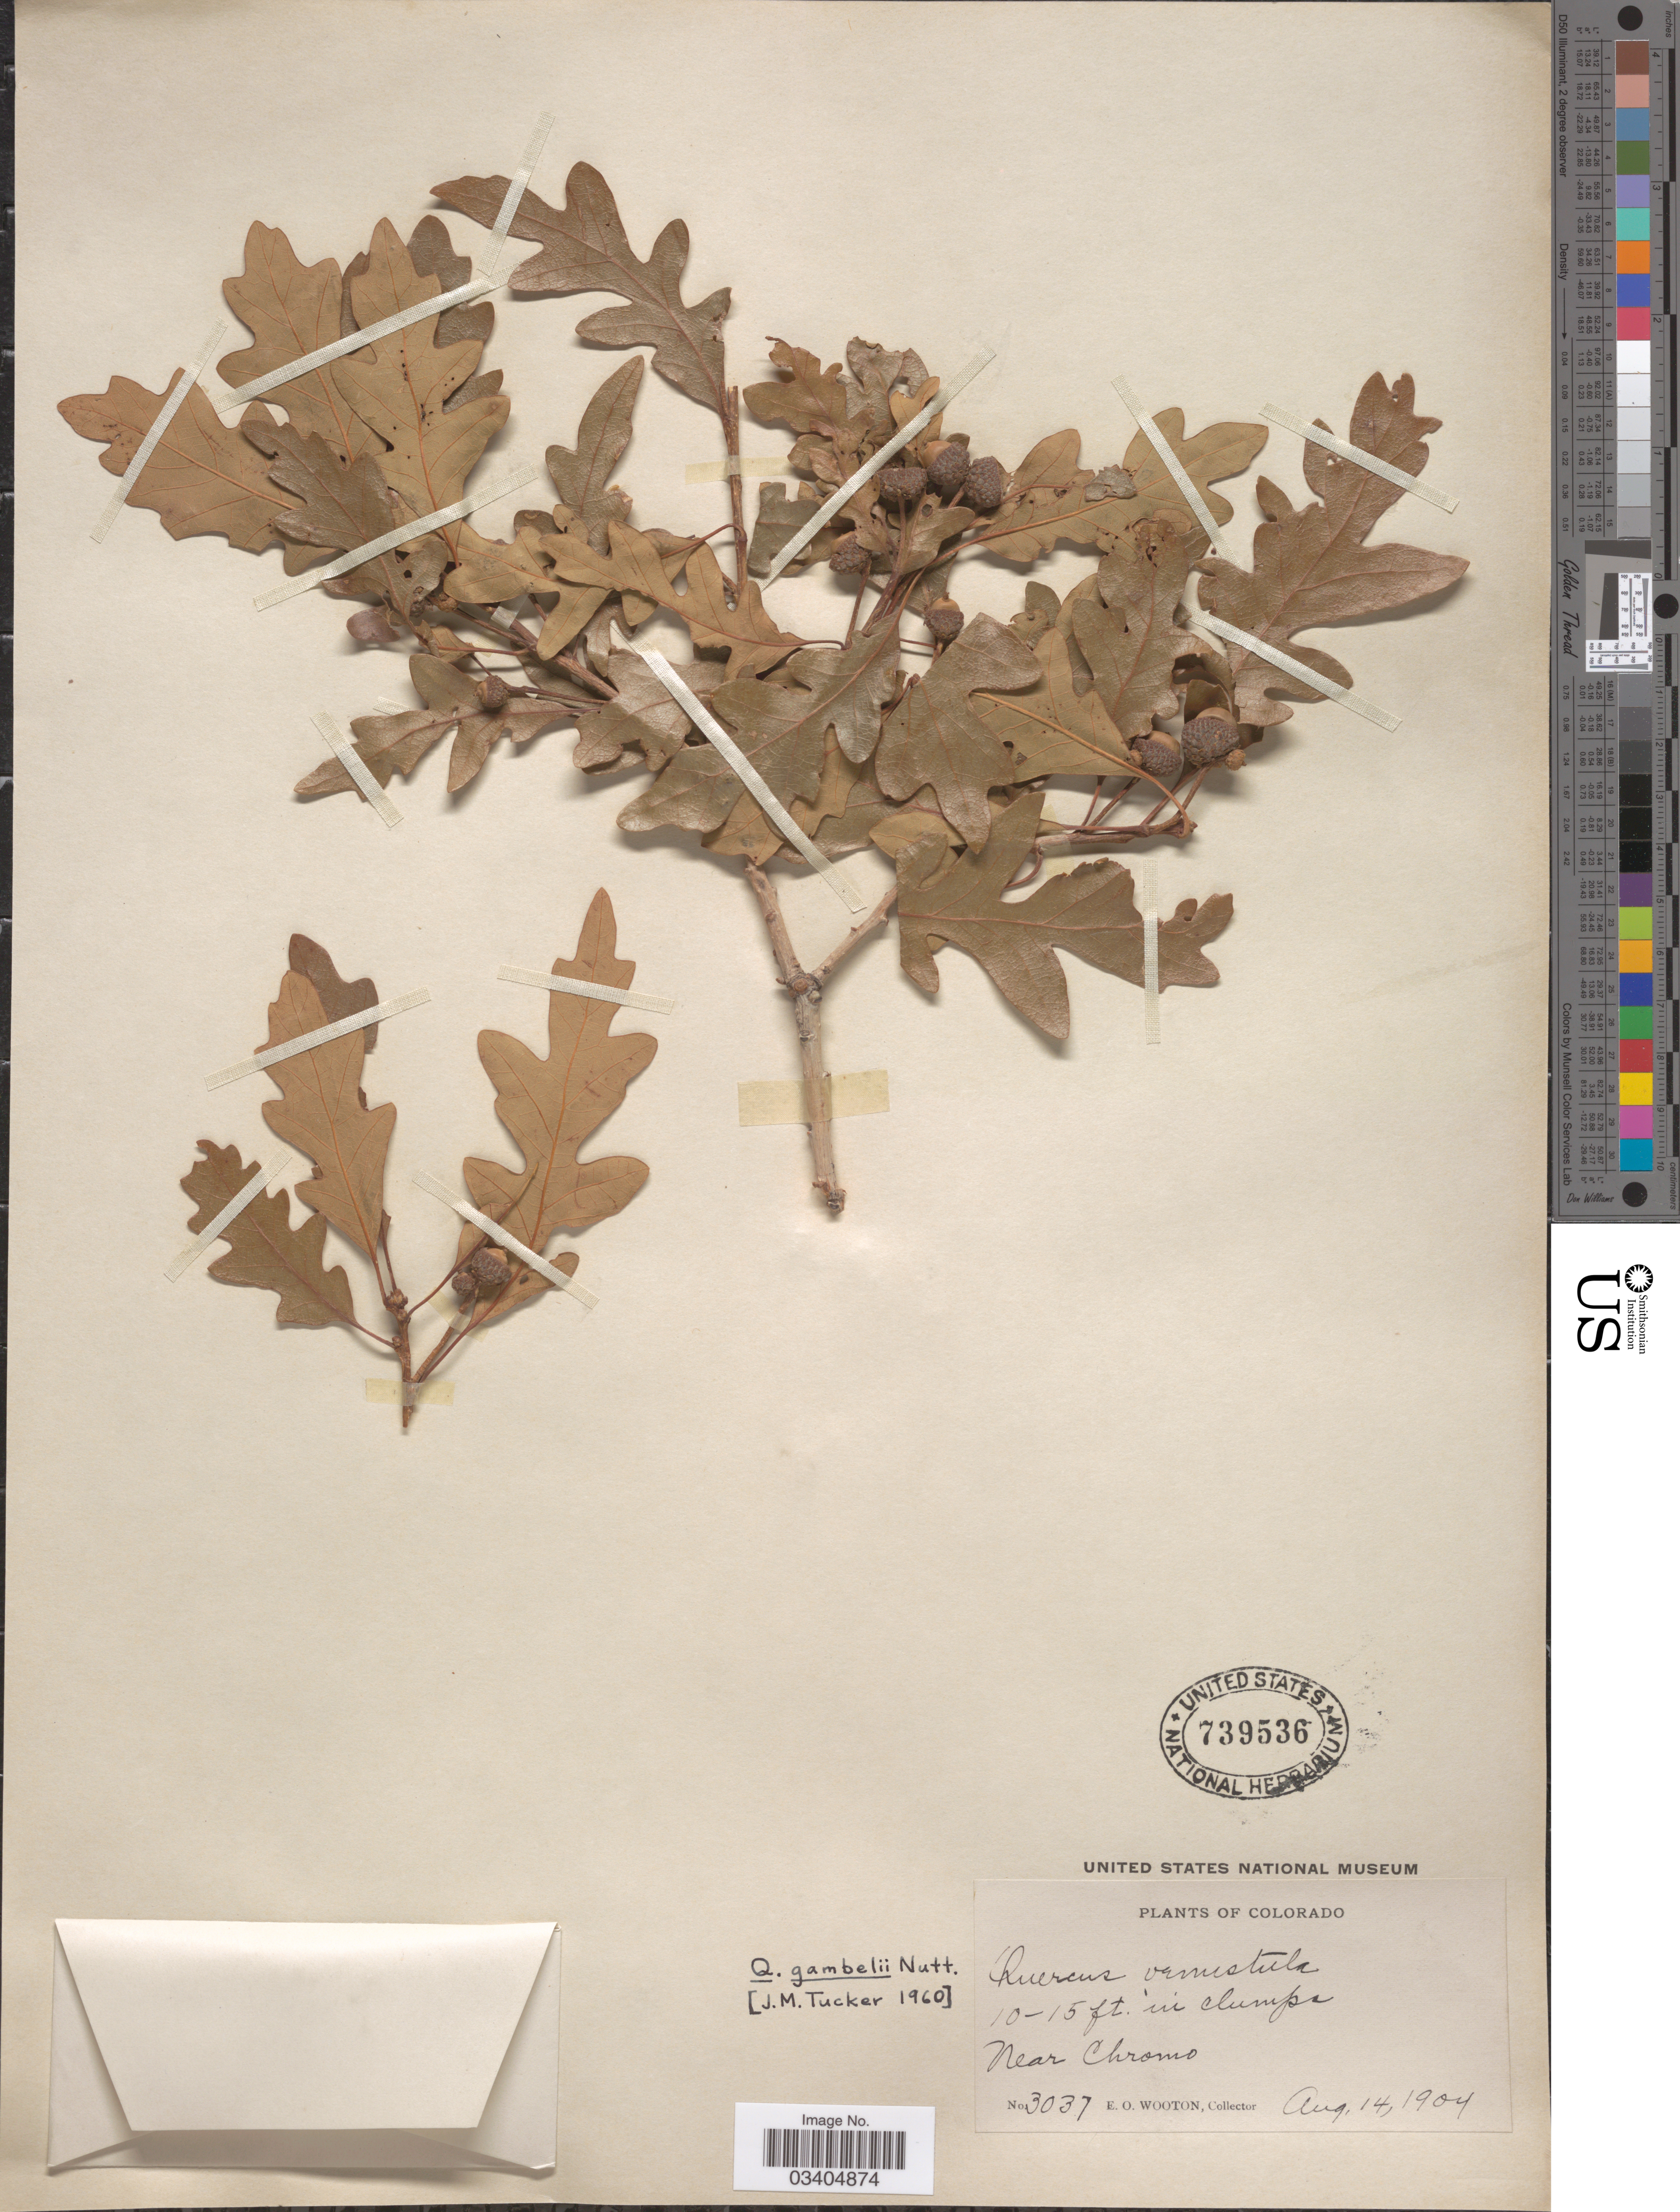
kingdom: Plantae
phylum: Tracheophyta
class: Magnoliopsida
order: Fagales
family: Fagaceae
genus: Quercus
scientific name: Quercus gambelii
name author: Nutt.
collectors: E. O. Wooton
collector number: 3037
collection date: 1904-08-14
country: United States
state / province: Colorado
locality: Near Chromo.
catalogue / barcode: US 739536